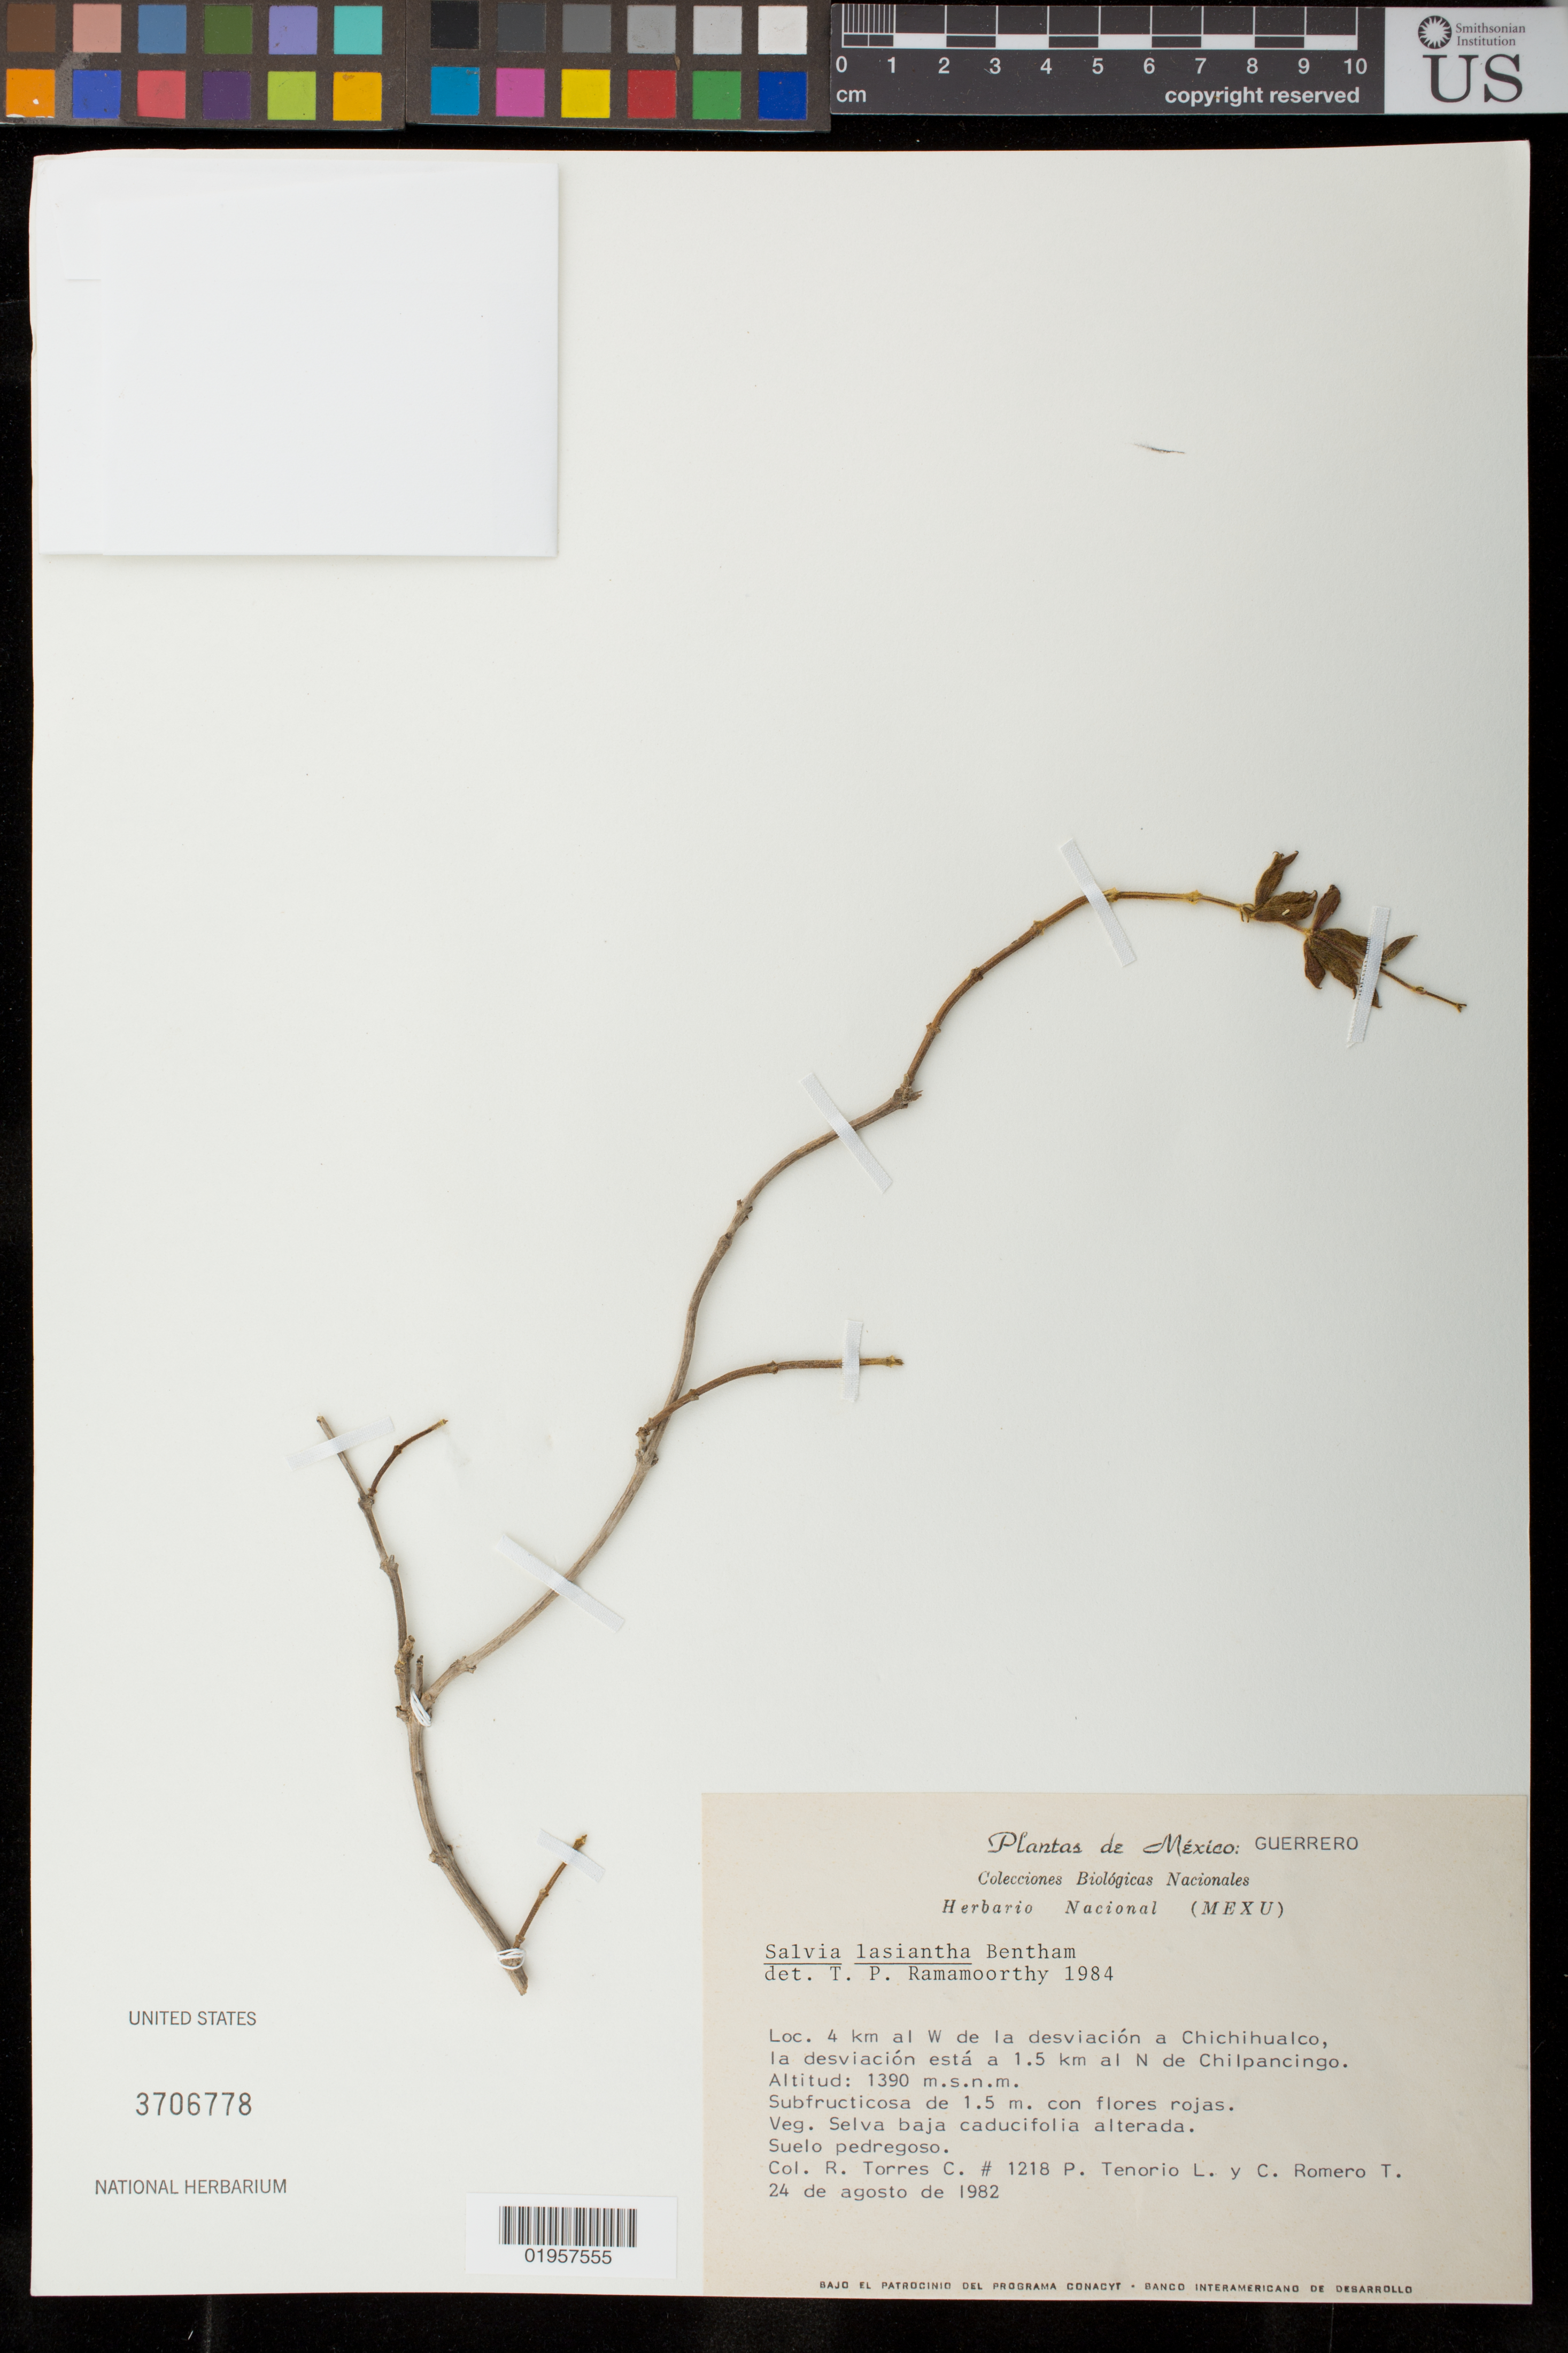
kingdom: Plantae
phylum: Tracheophyta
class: Magnoliopsida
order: Lamiales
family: Lamiaceae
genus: Salvia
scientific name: Salvia lasiantha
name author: Benth.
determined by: Ramamoorthy, T. P.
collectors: R. Torres C., P. Tenorio L. & C. Romero de T.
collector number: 1218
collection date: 1982-08-24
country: Mexico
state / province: Guerrero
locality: Chichihualco, 4 km al W de la desviación a Chichihualso, la desviación está a 1.5 km al N de Chilpancingo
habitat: Selva baja caducifolia alterada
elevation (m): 1390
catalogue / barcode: US 3706778